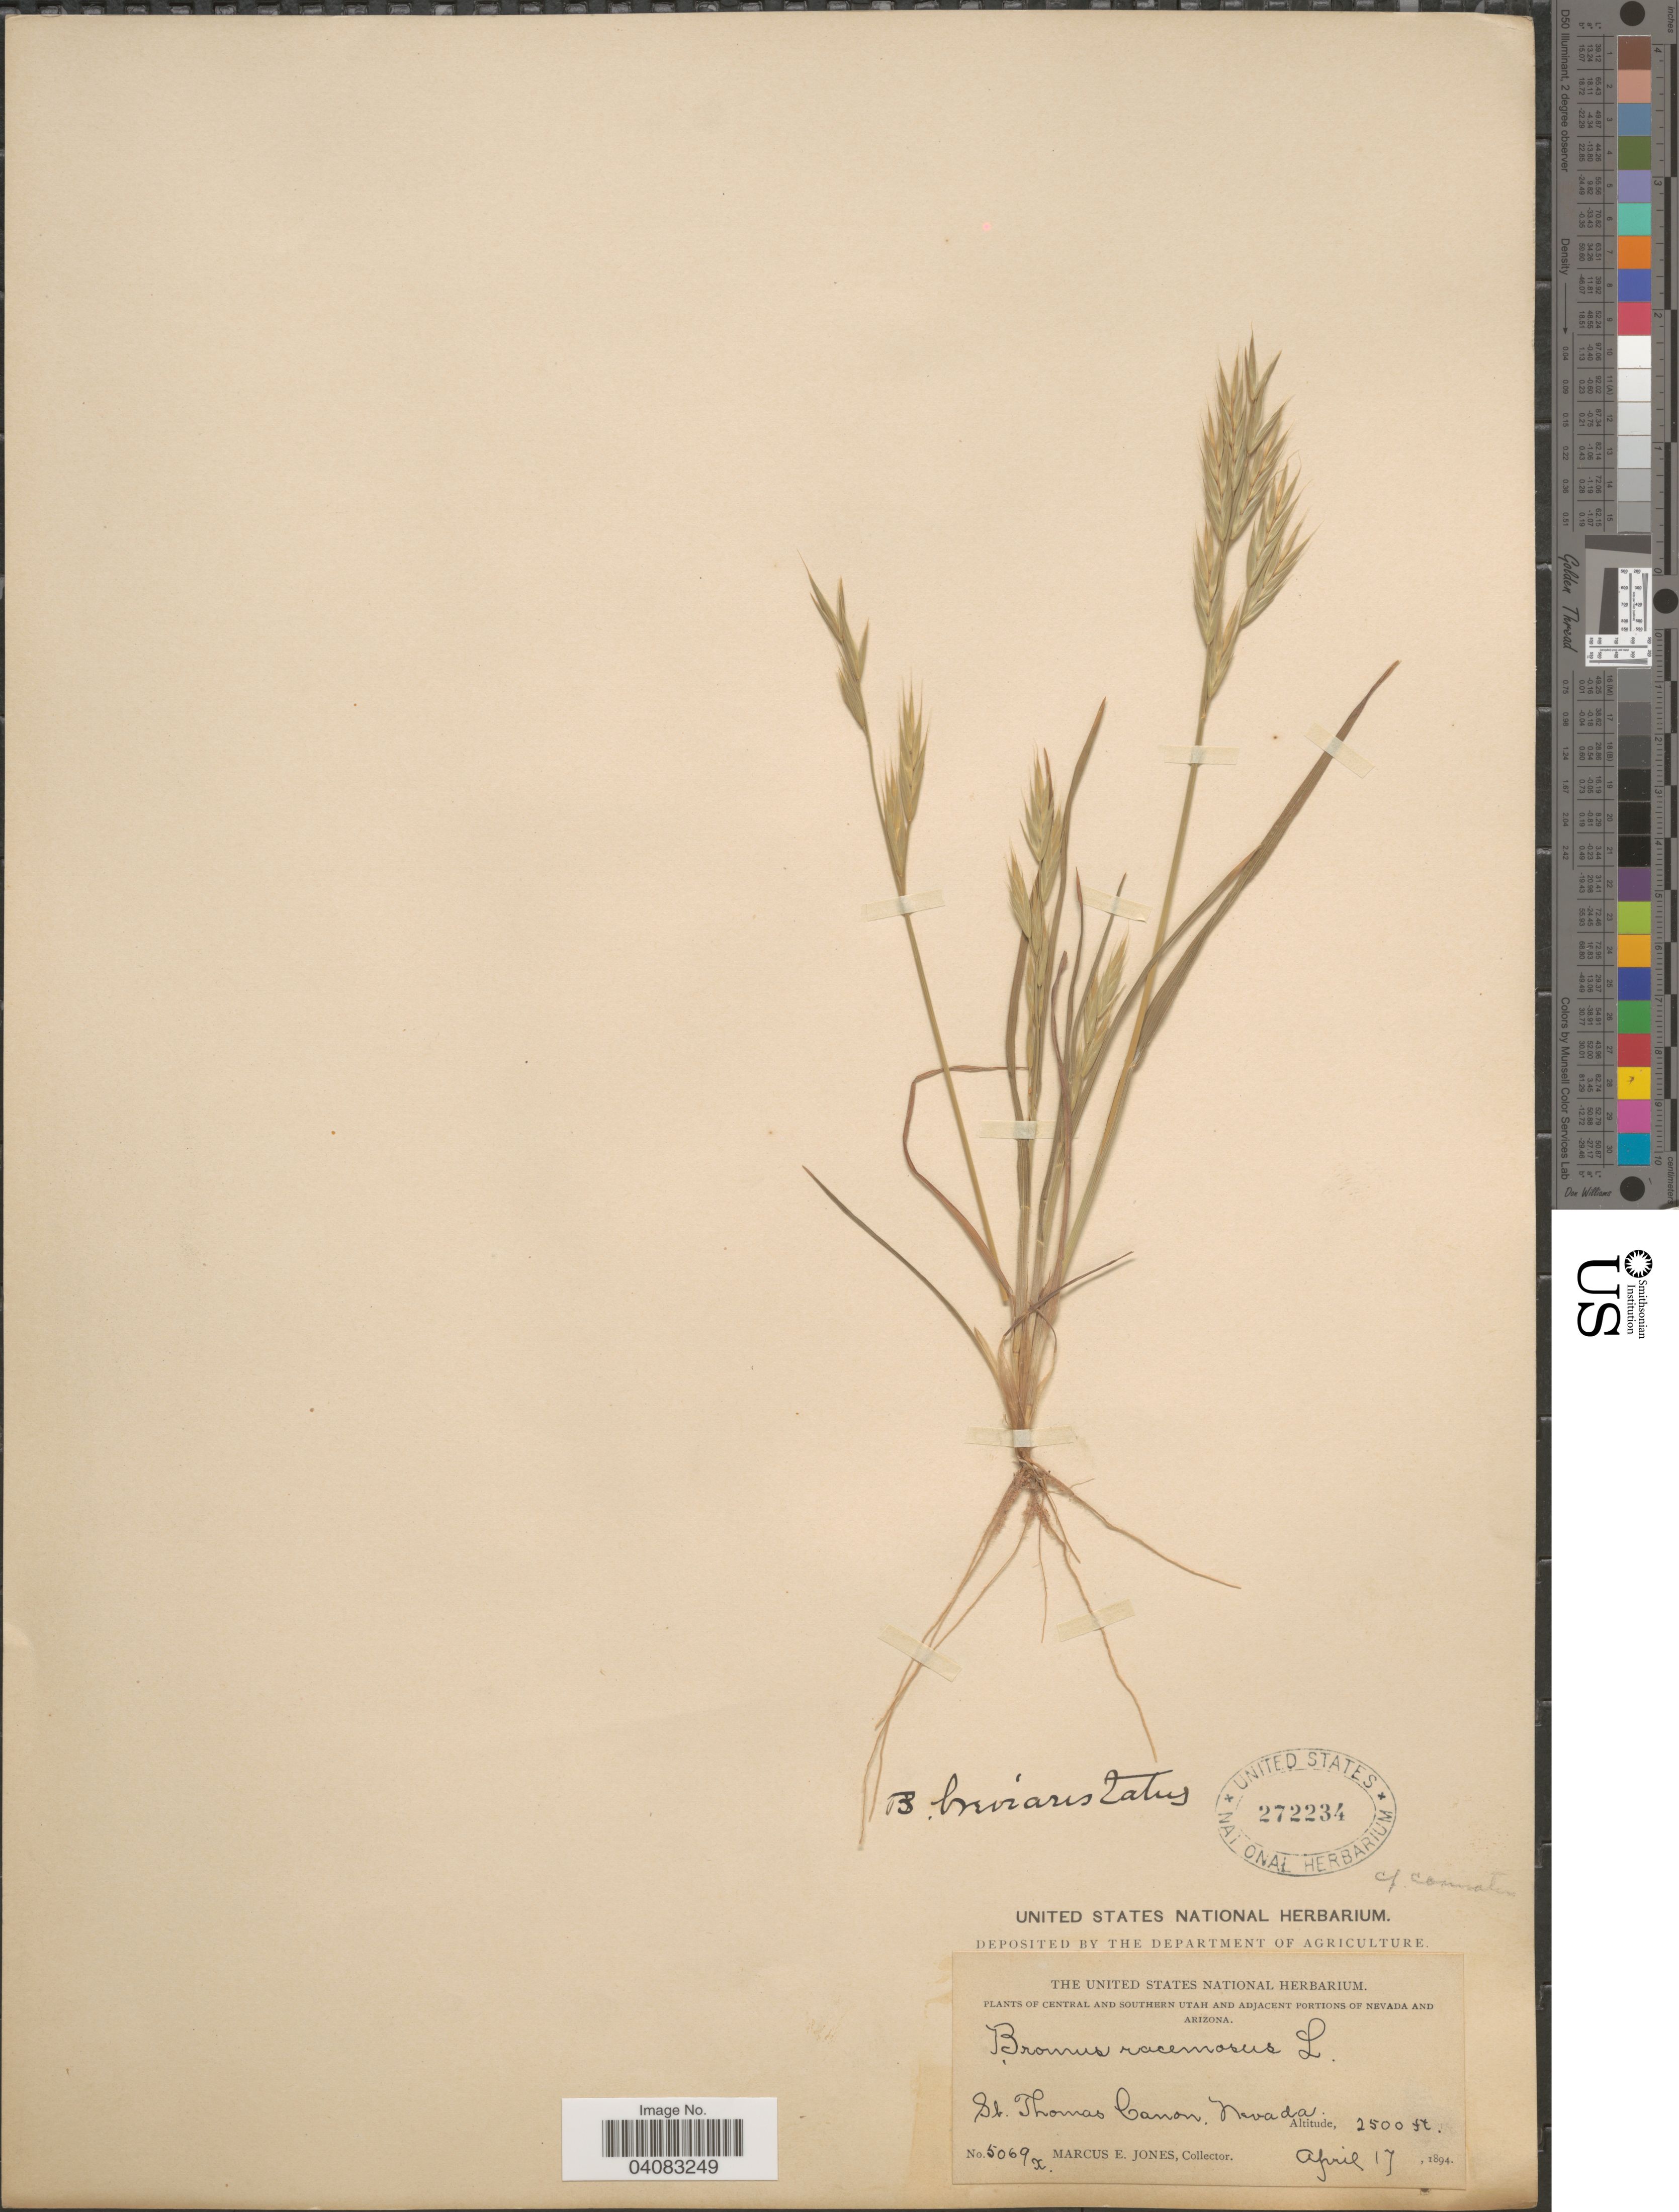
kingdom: Plantae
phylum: Tracheophyta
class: Liliopsida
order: Poales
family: Poaceae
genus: Bromus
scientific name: Bromus marginatus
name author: Nees ex Steud.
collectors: M. E. Jones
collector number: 5069x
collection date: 1894-04-17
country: United States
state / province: Nevada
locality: St. Thomas Canon.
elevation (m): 762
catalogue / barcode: US 272234